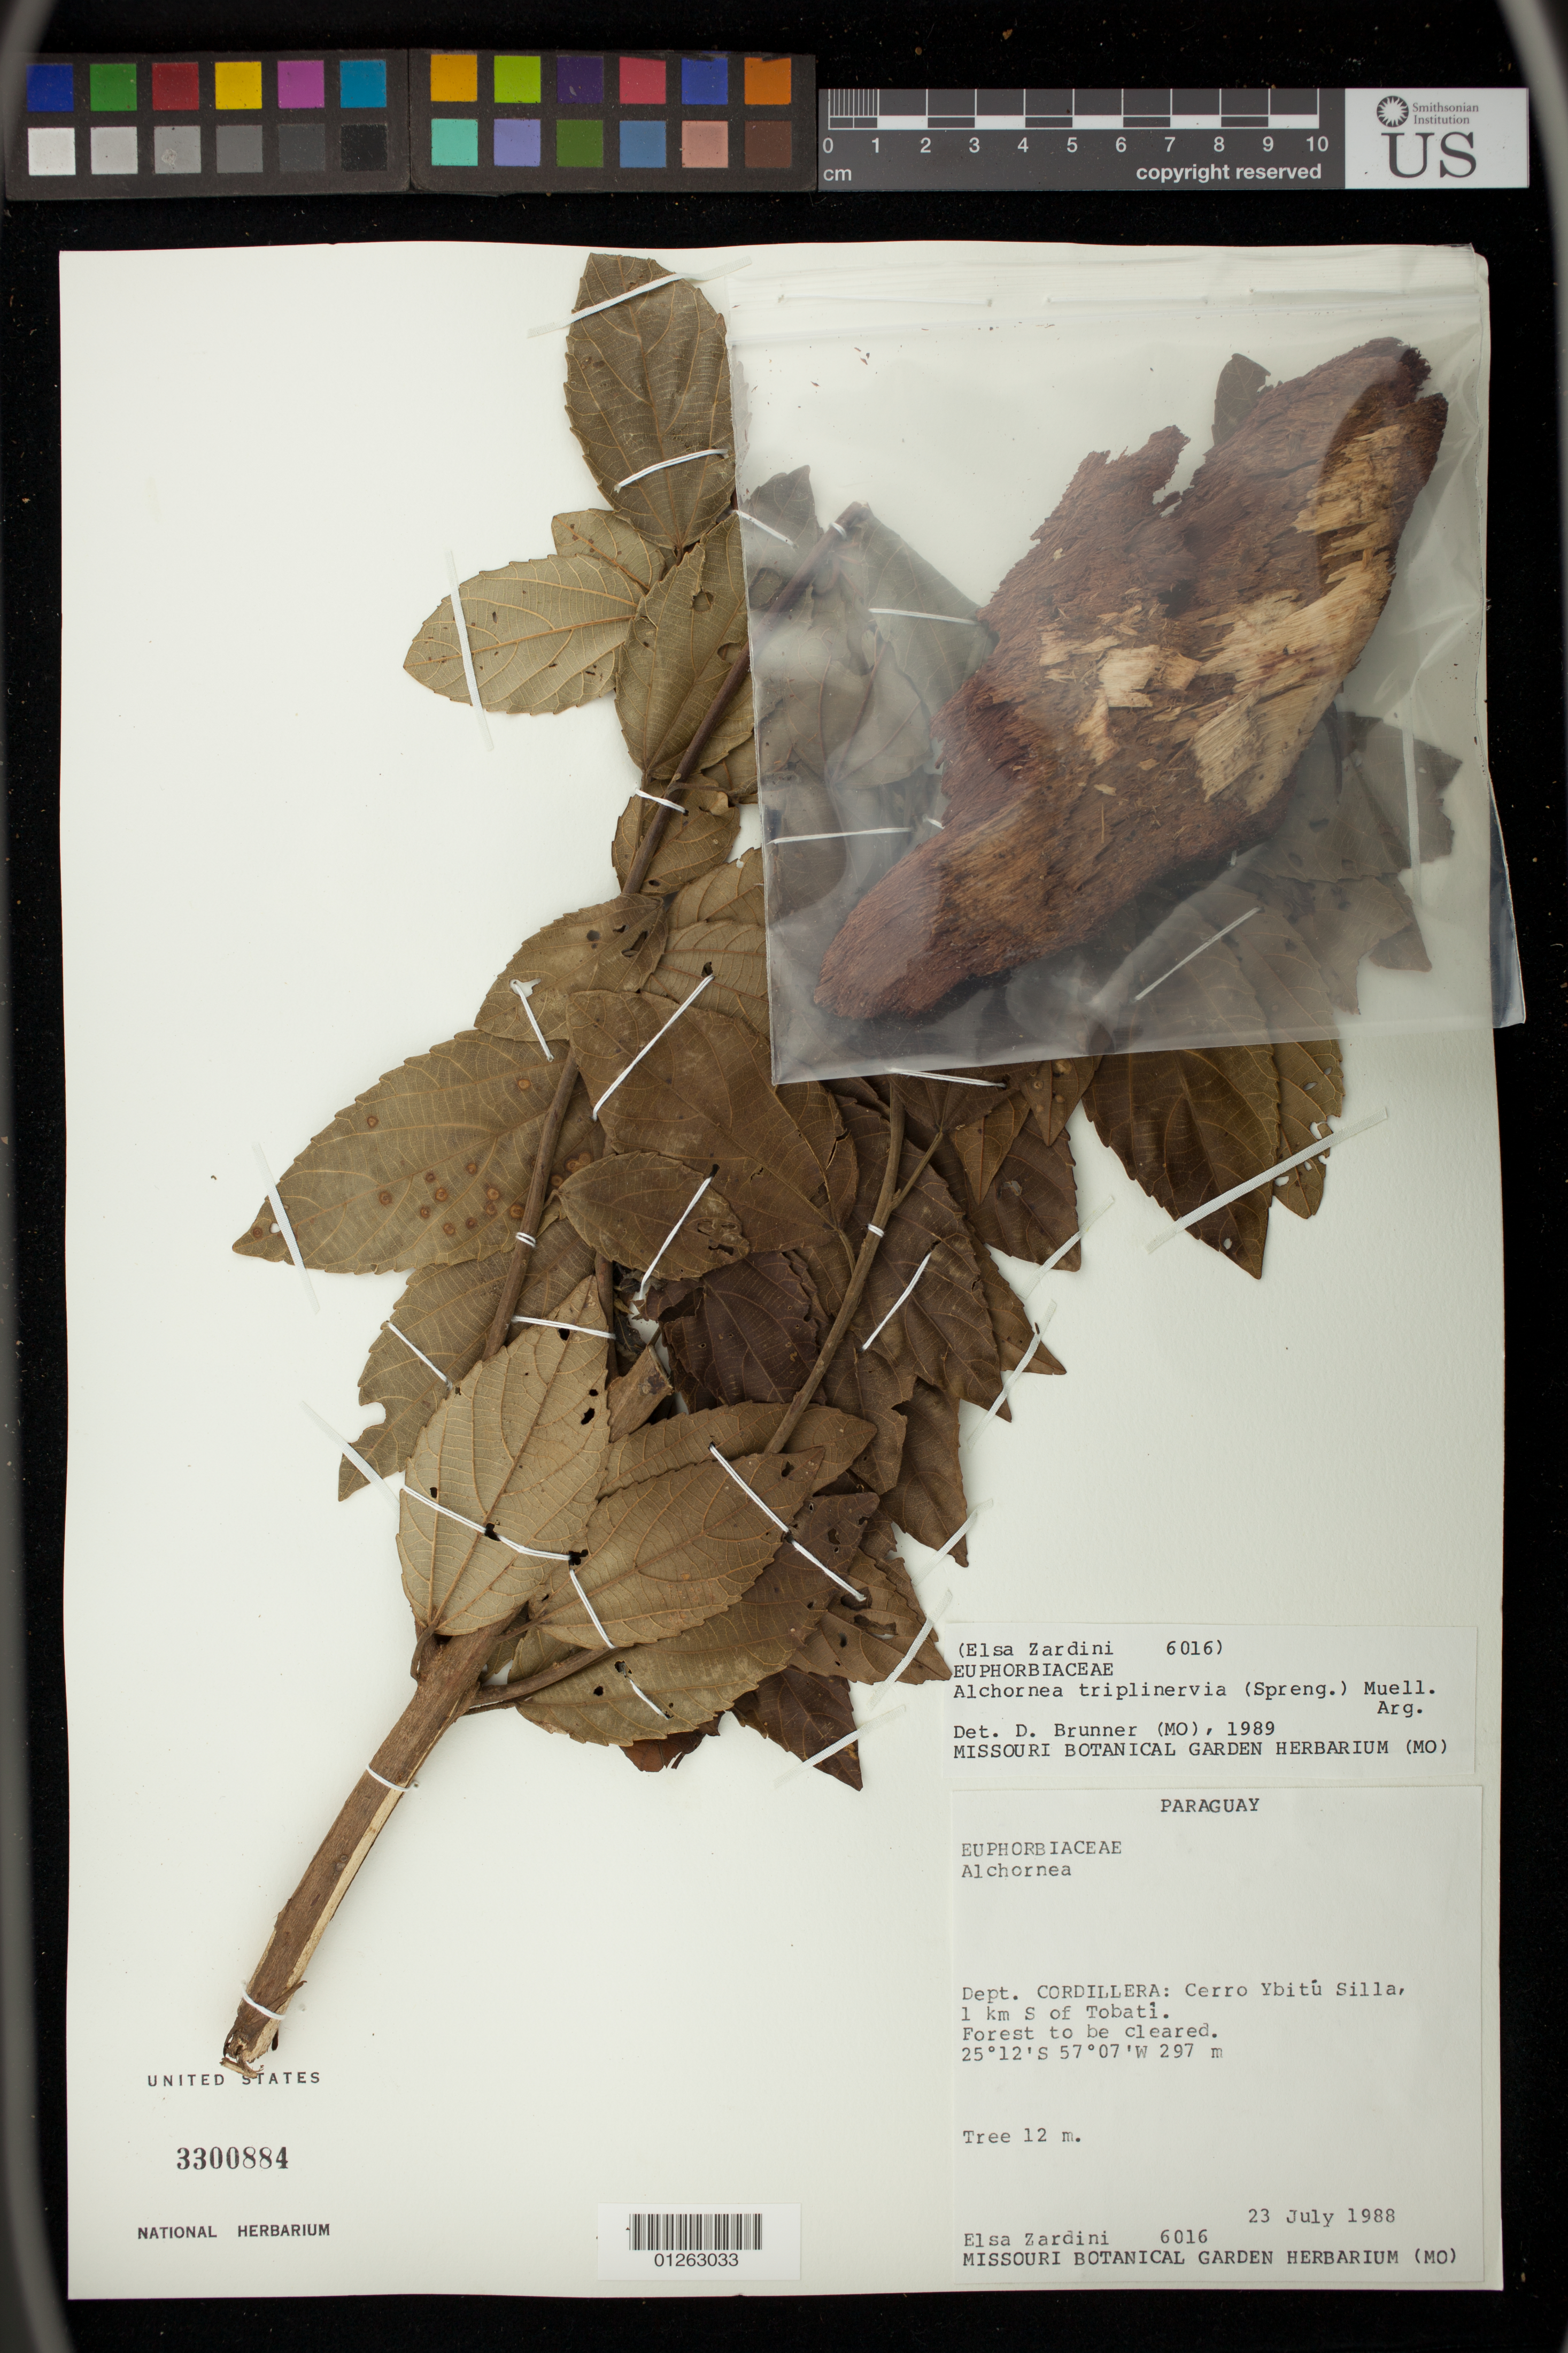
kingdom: Plantae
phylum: Tracheophyta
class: Magnoliopsida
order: Malpighiales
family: Euphorbiaceae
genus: Alchornea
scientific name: Alchornea triplinervia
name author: (Spreng.) Müll. Arg.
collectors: E. M. Zardini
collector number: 6016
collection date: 1988-07-23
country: Paraguay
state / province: Cordillera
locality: Cerro Ybitu Silla, 1 km S of Tobati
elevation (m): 91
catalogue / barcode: US 3300884